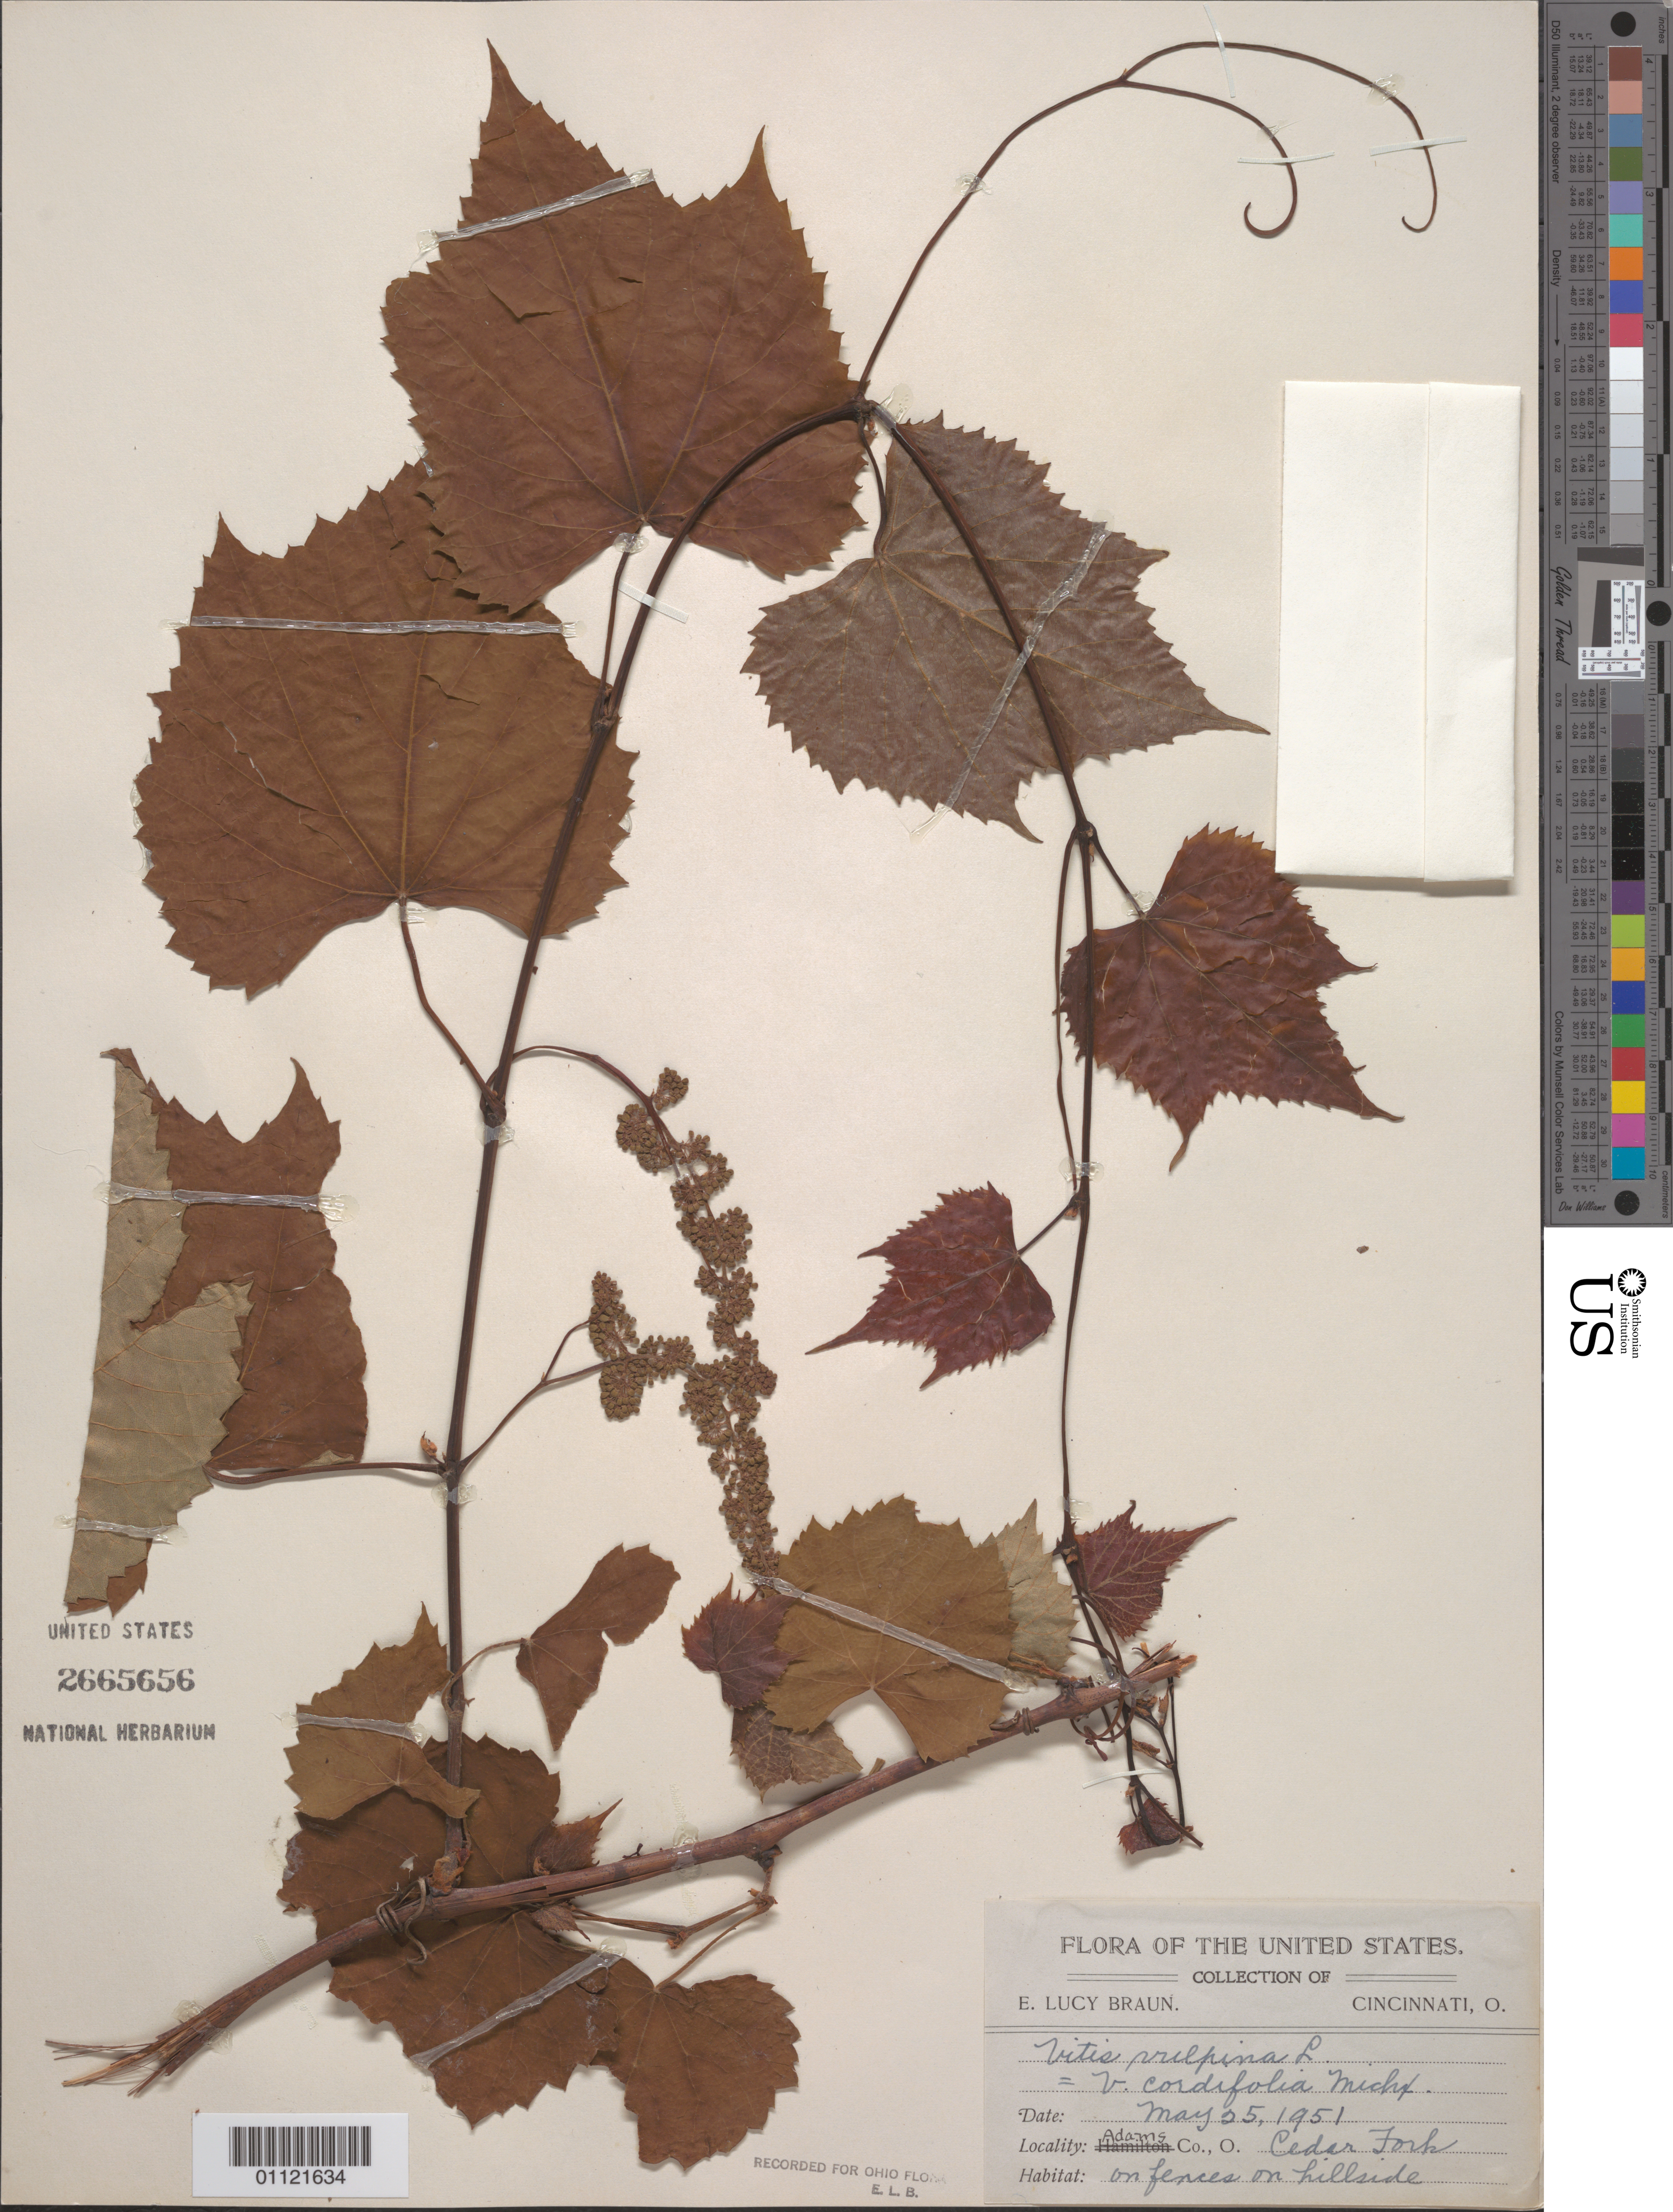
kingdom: Plantae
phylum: Tracheophyta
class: Magnoliopsida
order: Vitales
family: Vitaceae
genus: Vitis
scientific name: Vitis vulpina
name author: L.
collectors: E. L. Braun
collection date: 1951-05-25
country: United States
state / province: Ohio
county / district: Adams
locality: Cedar Fork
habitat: on fences on hillside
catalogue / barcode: US 2665656